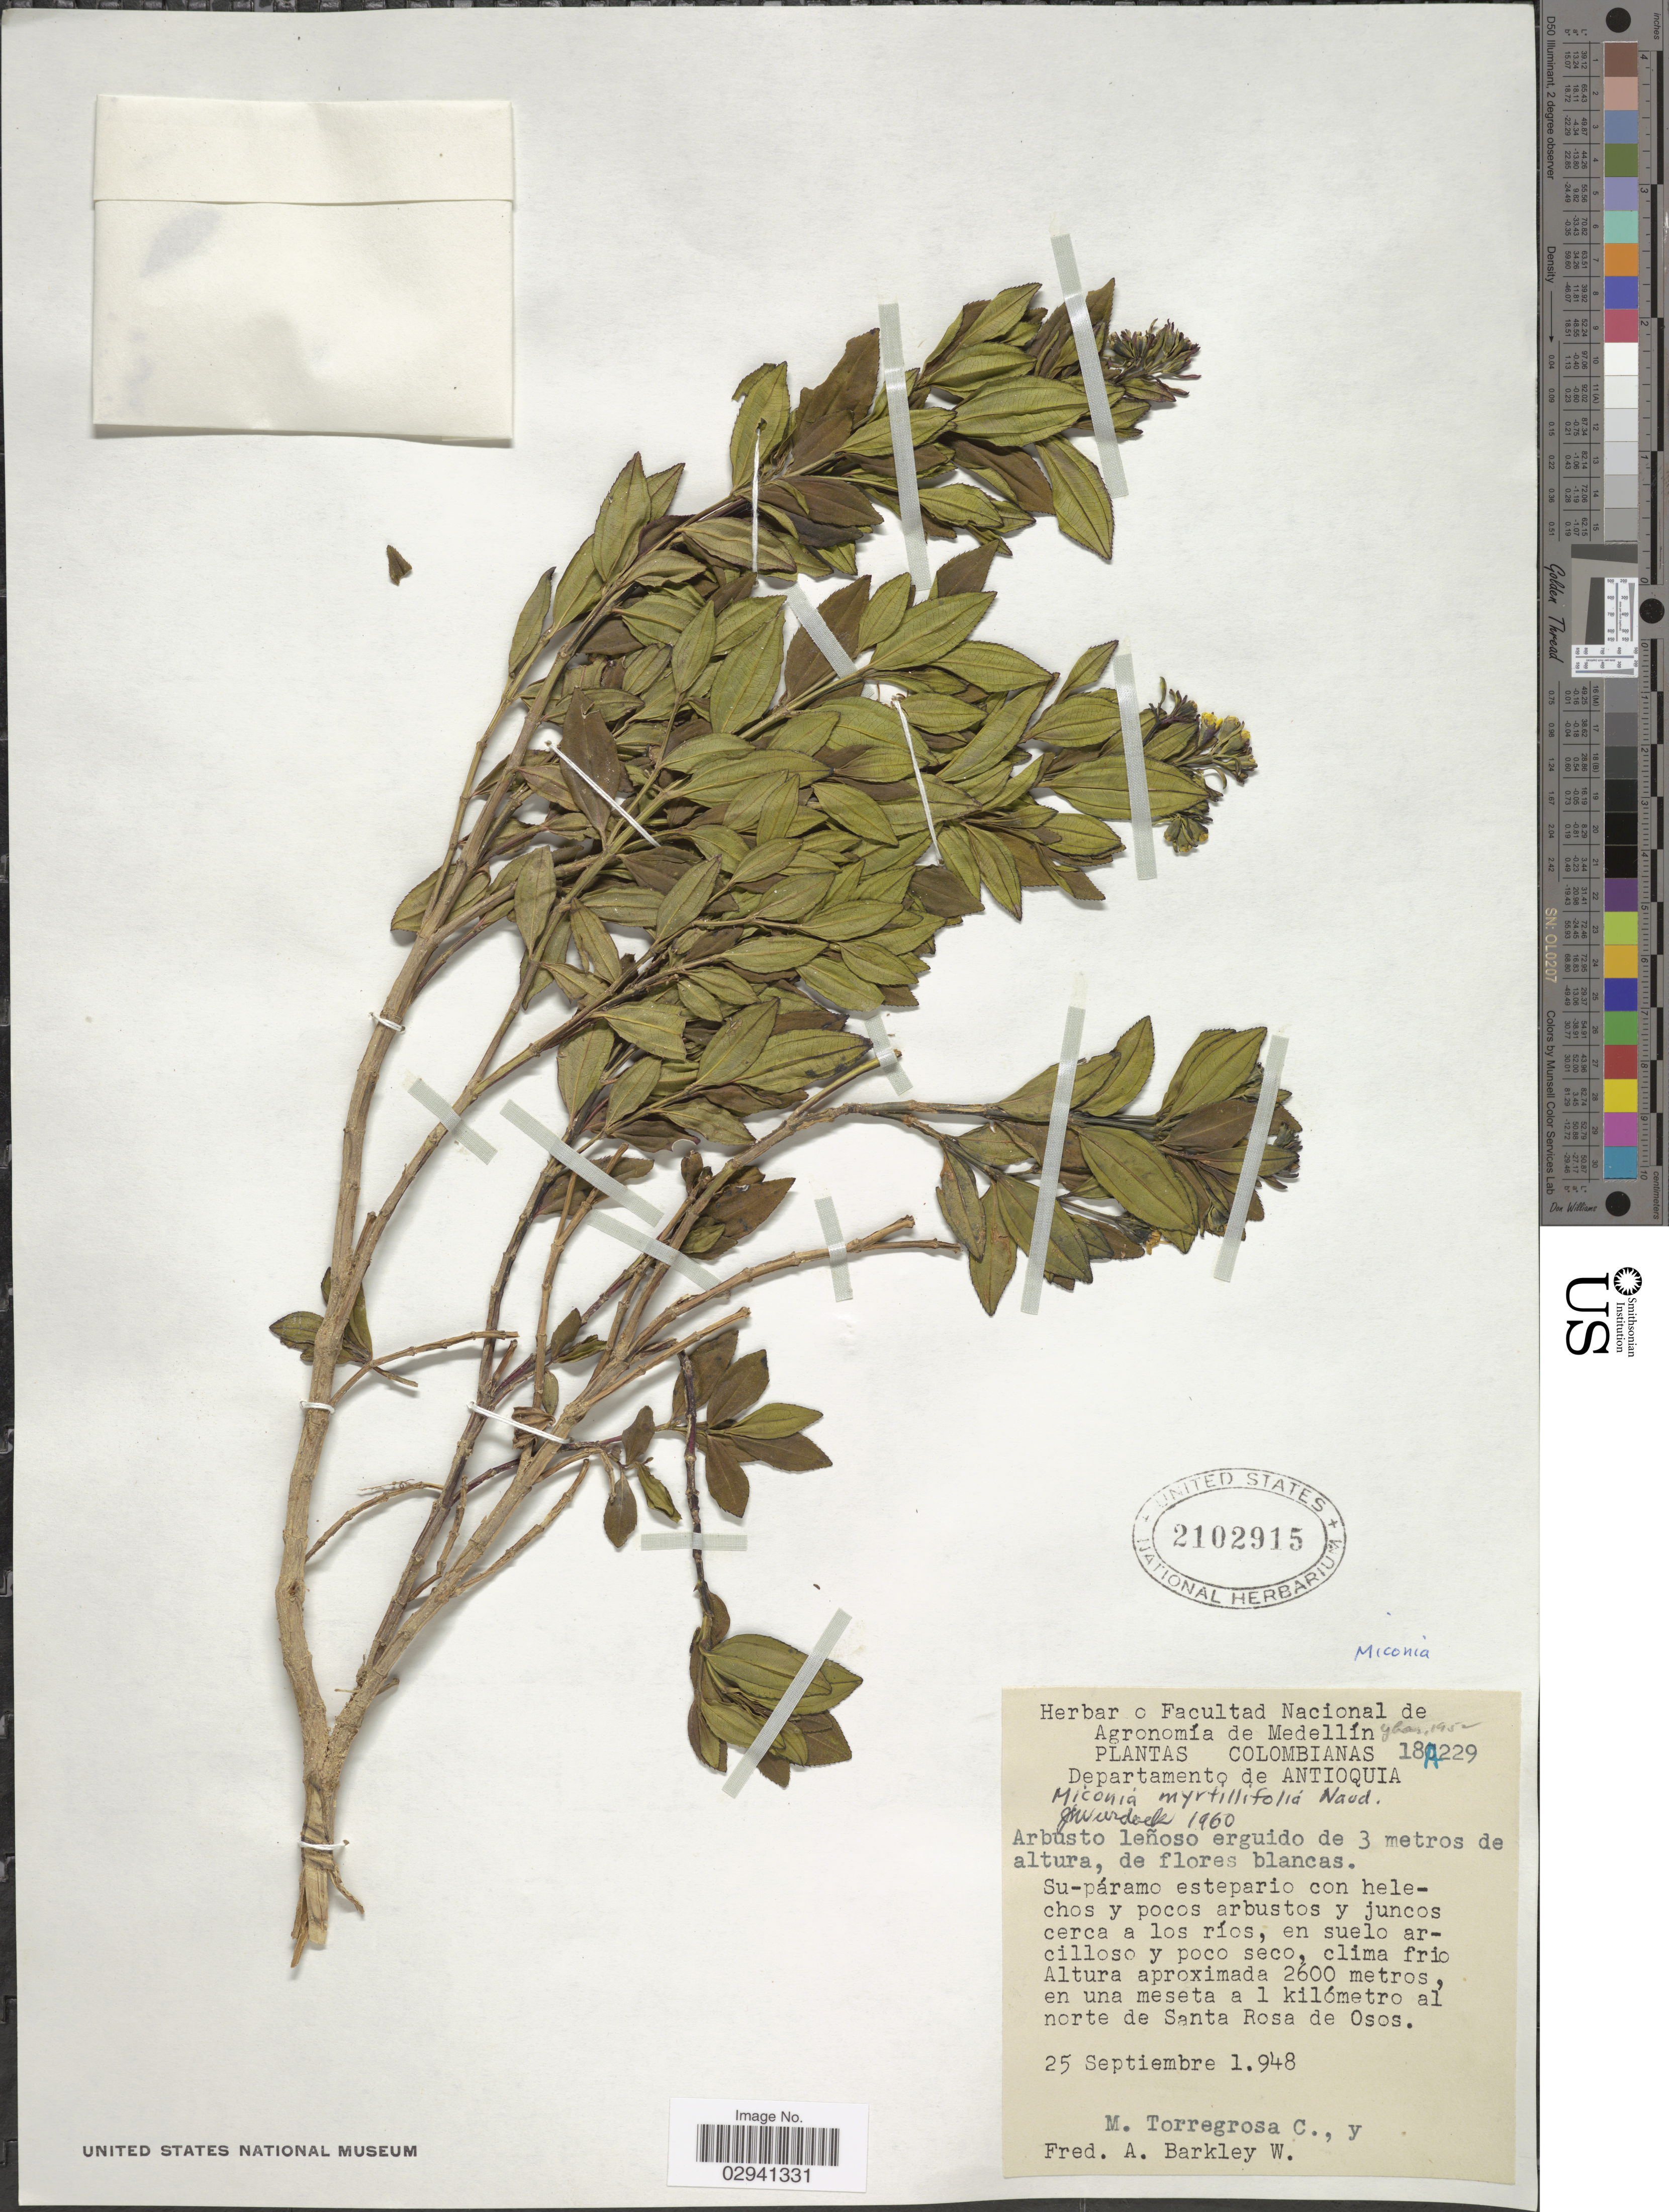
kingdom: Plantae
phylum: Tracheophyta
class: Magnoliopsida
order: Myrtales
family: Melastomataceae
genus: Miconia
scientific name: Miconia myrtillifolia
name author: Naudin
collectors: M. Torregrosa & F. Barkley W.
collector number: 18A229*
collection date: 1948-09-25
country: Colombia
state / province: Antioquia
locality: Departamento de Antioquia. En una meseta a 1 kilómetro al norte de Santa Rosa de Osos.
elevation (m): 2600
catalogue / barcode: US 2102915